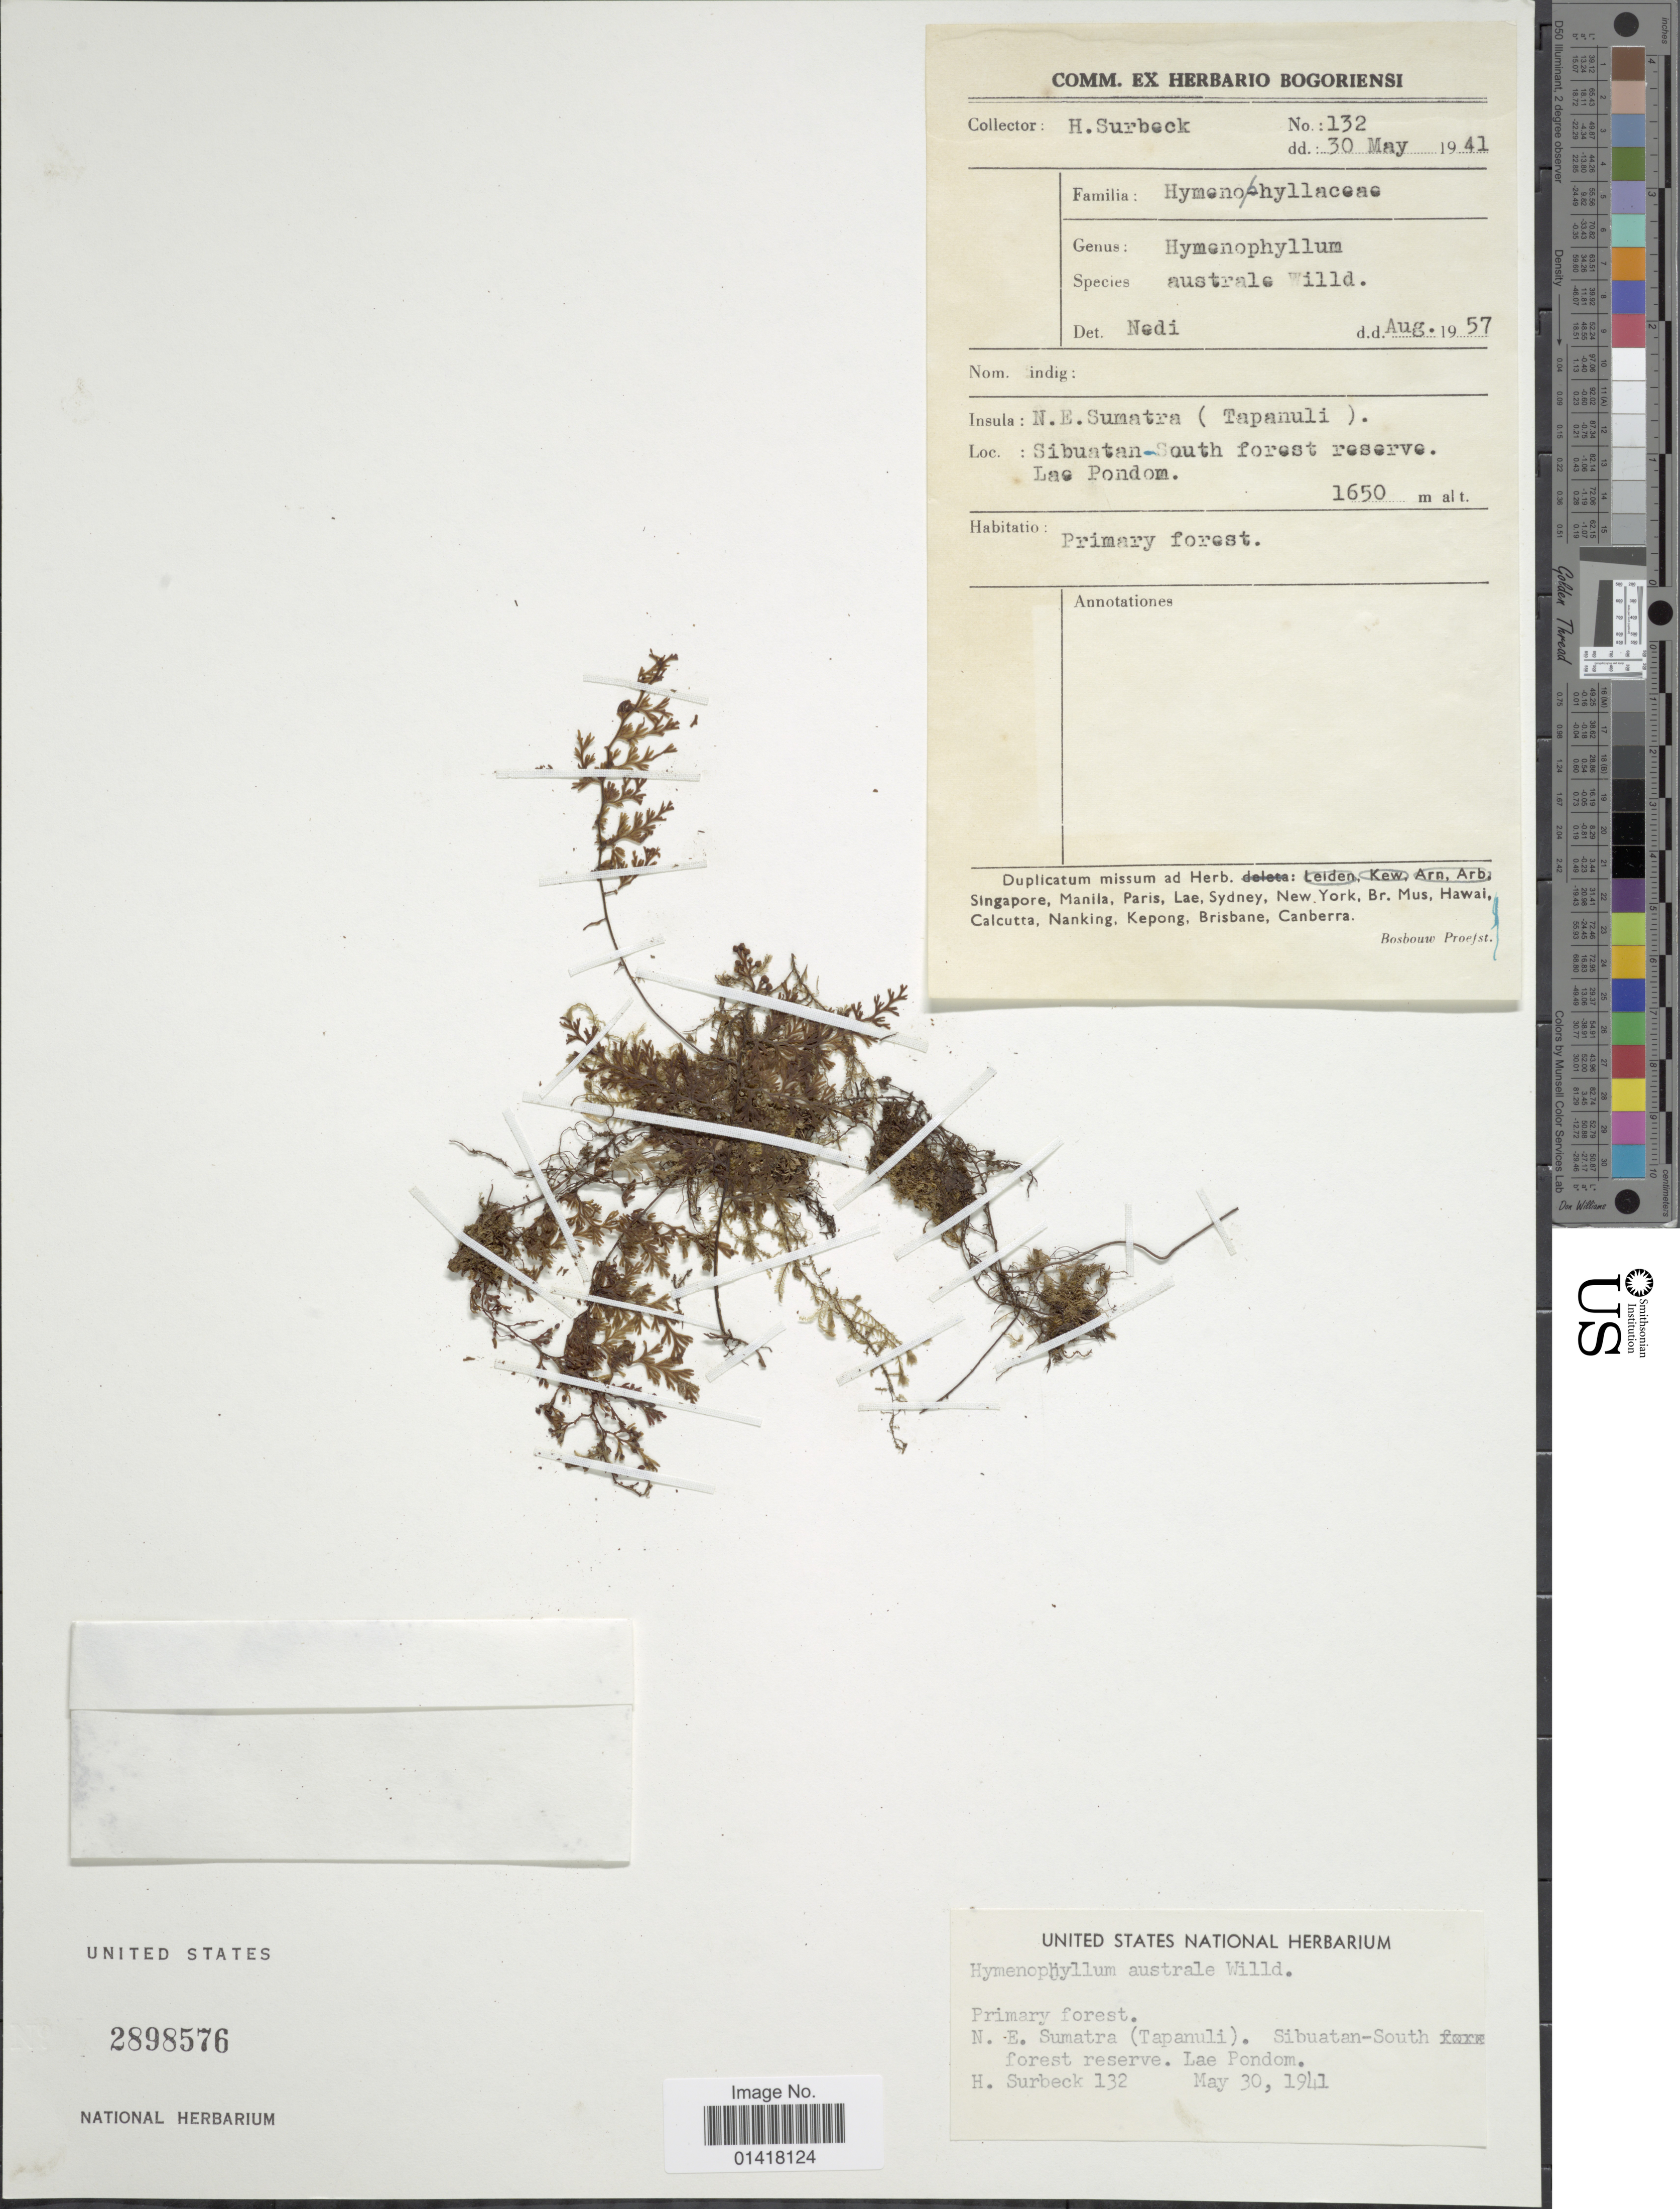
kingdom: Plantae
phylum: Tracheophyta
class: Polypodiopsida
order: Hymenophyllales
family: Hymenophyllaceae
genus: Hymenophyllum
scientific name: Hymenophyllum australe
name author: Willd.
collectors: H. Surbeck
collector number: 132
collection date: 1941-05-30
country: Indonesia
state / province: Sumatra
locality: N. E. Sumatra (Tapanuli). Sibuatan-South forest reserve. Lae Pondom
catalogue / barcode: US 2898576